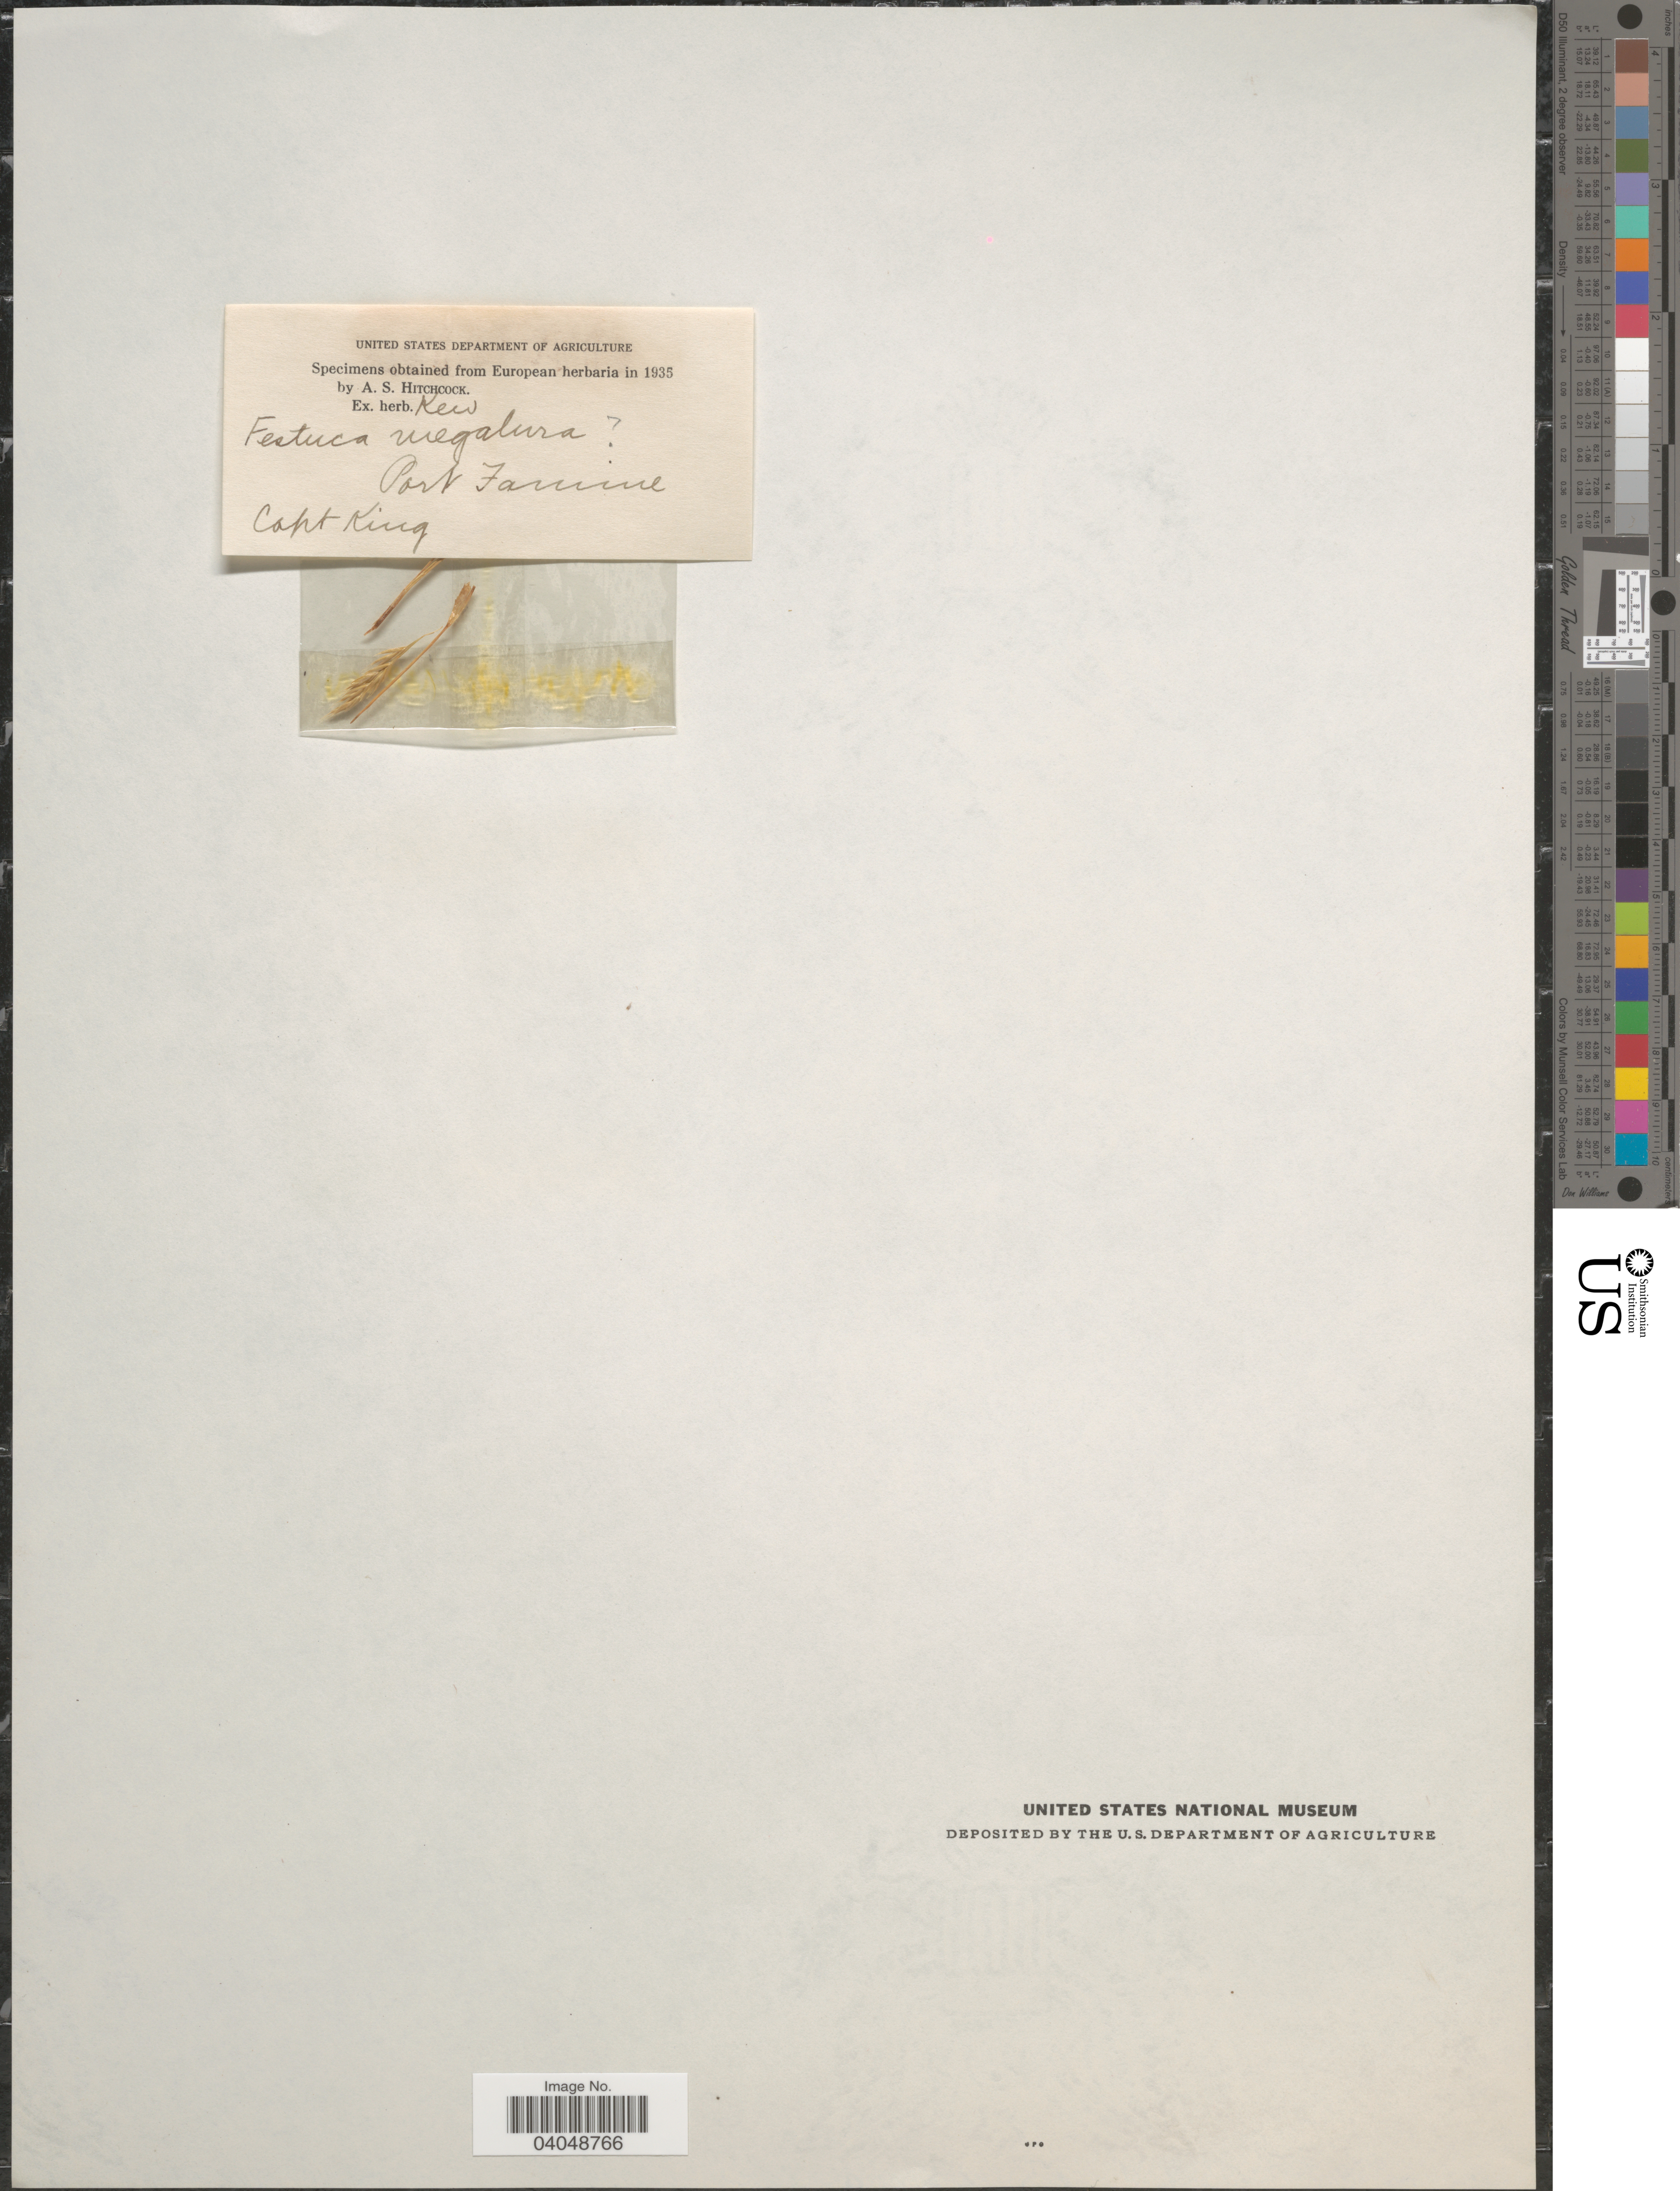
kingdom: Plantae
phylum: Tracheophyta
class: Liliopsida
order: Poales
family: Poaceae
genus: Festuca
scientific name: Festuca sp.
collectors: Capt. King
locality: Port Famine.